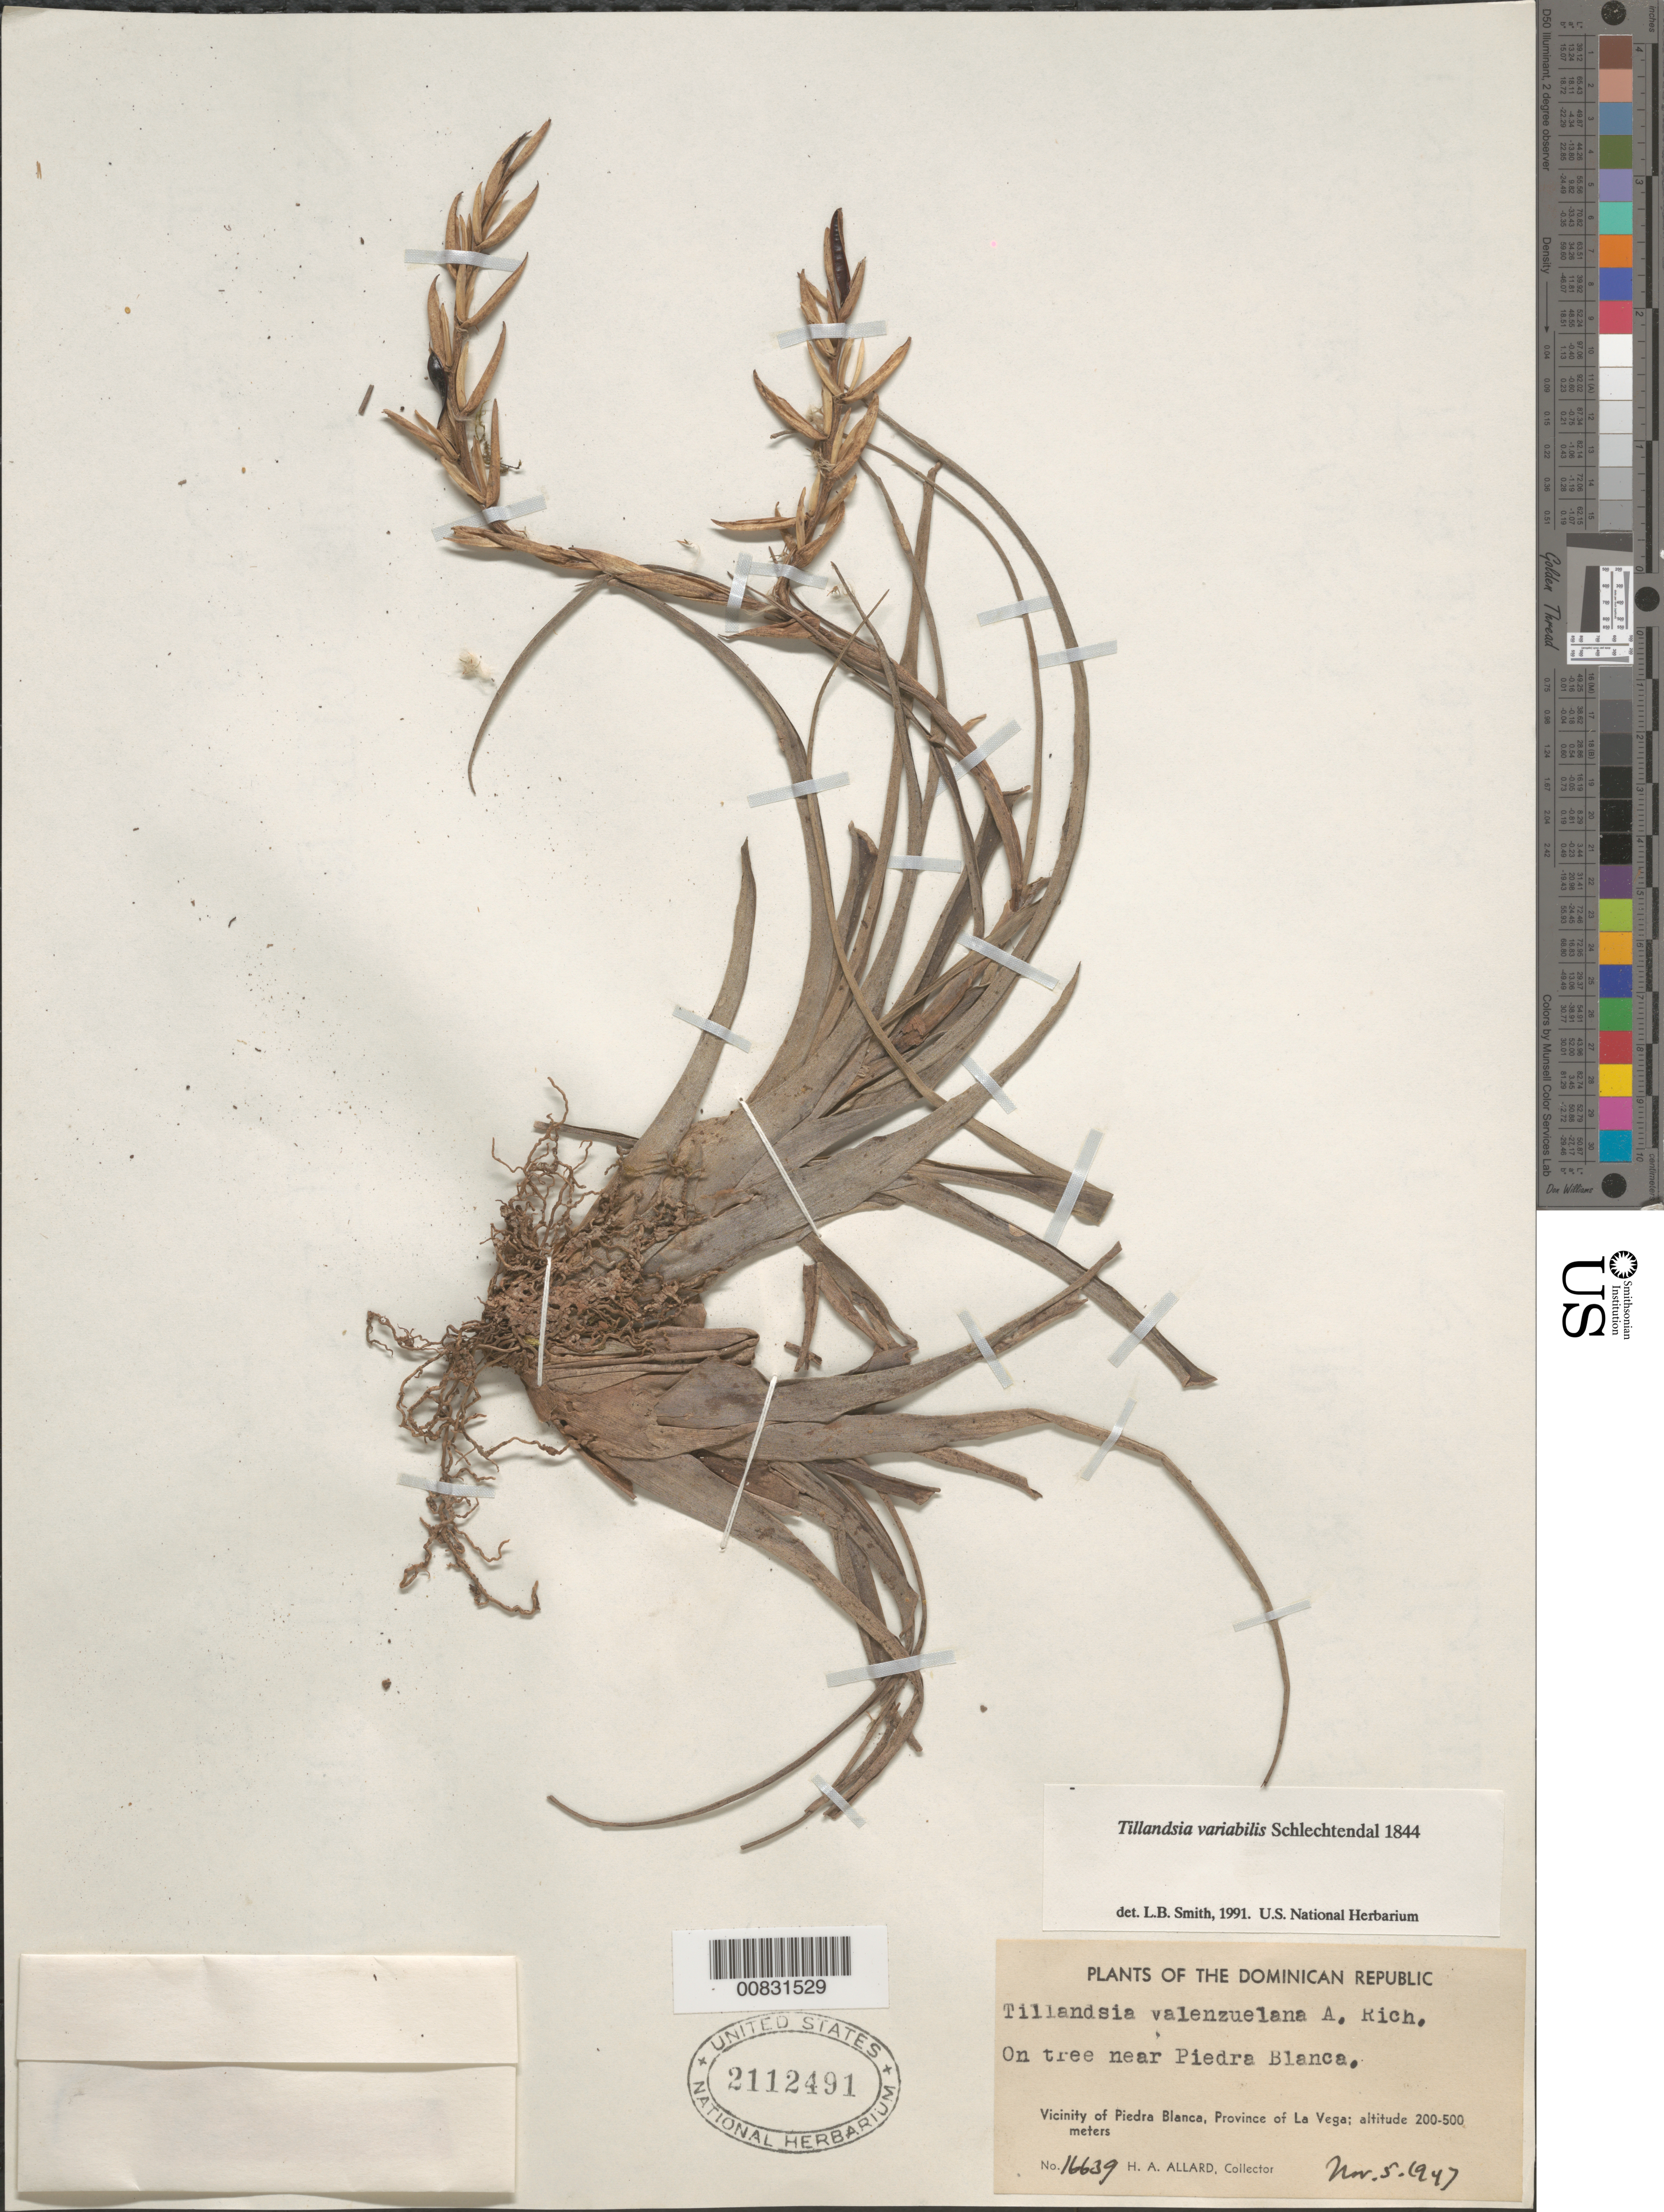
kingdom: Plantae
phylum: Tracheophyta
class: Liliopsida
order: Poales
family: Bromeliaceae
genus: Tillandsia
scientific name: Tillandsia variabilis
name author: Schltdl.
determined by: Smith, Lyman B., (US), NMNH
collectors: H. A. Allard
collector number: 16639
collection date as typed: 05 Nov 1947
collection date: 1947-11-05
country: Dominican Republic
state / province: La Vega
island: Hispaniola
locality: Vicinity of Piedra Blanca, Province of La Vega. Near Piedra Blanca.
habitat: On tree.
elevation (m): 200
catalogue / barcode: US 2112491